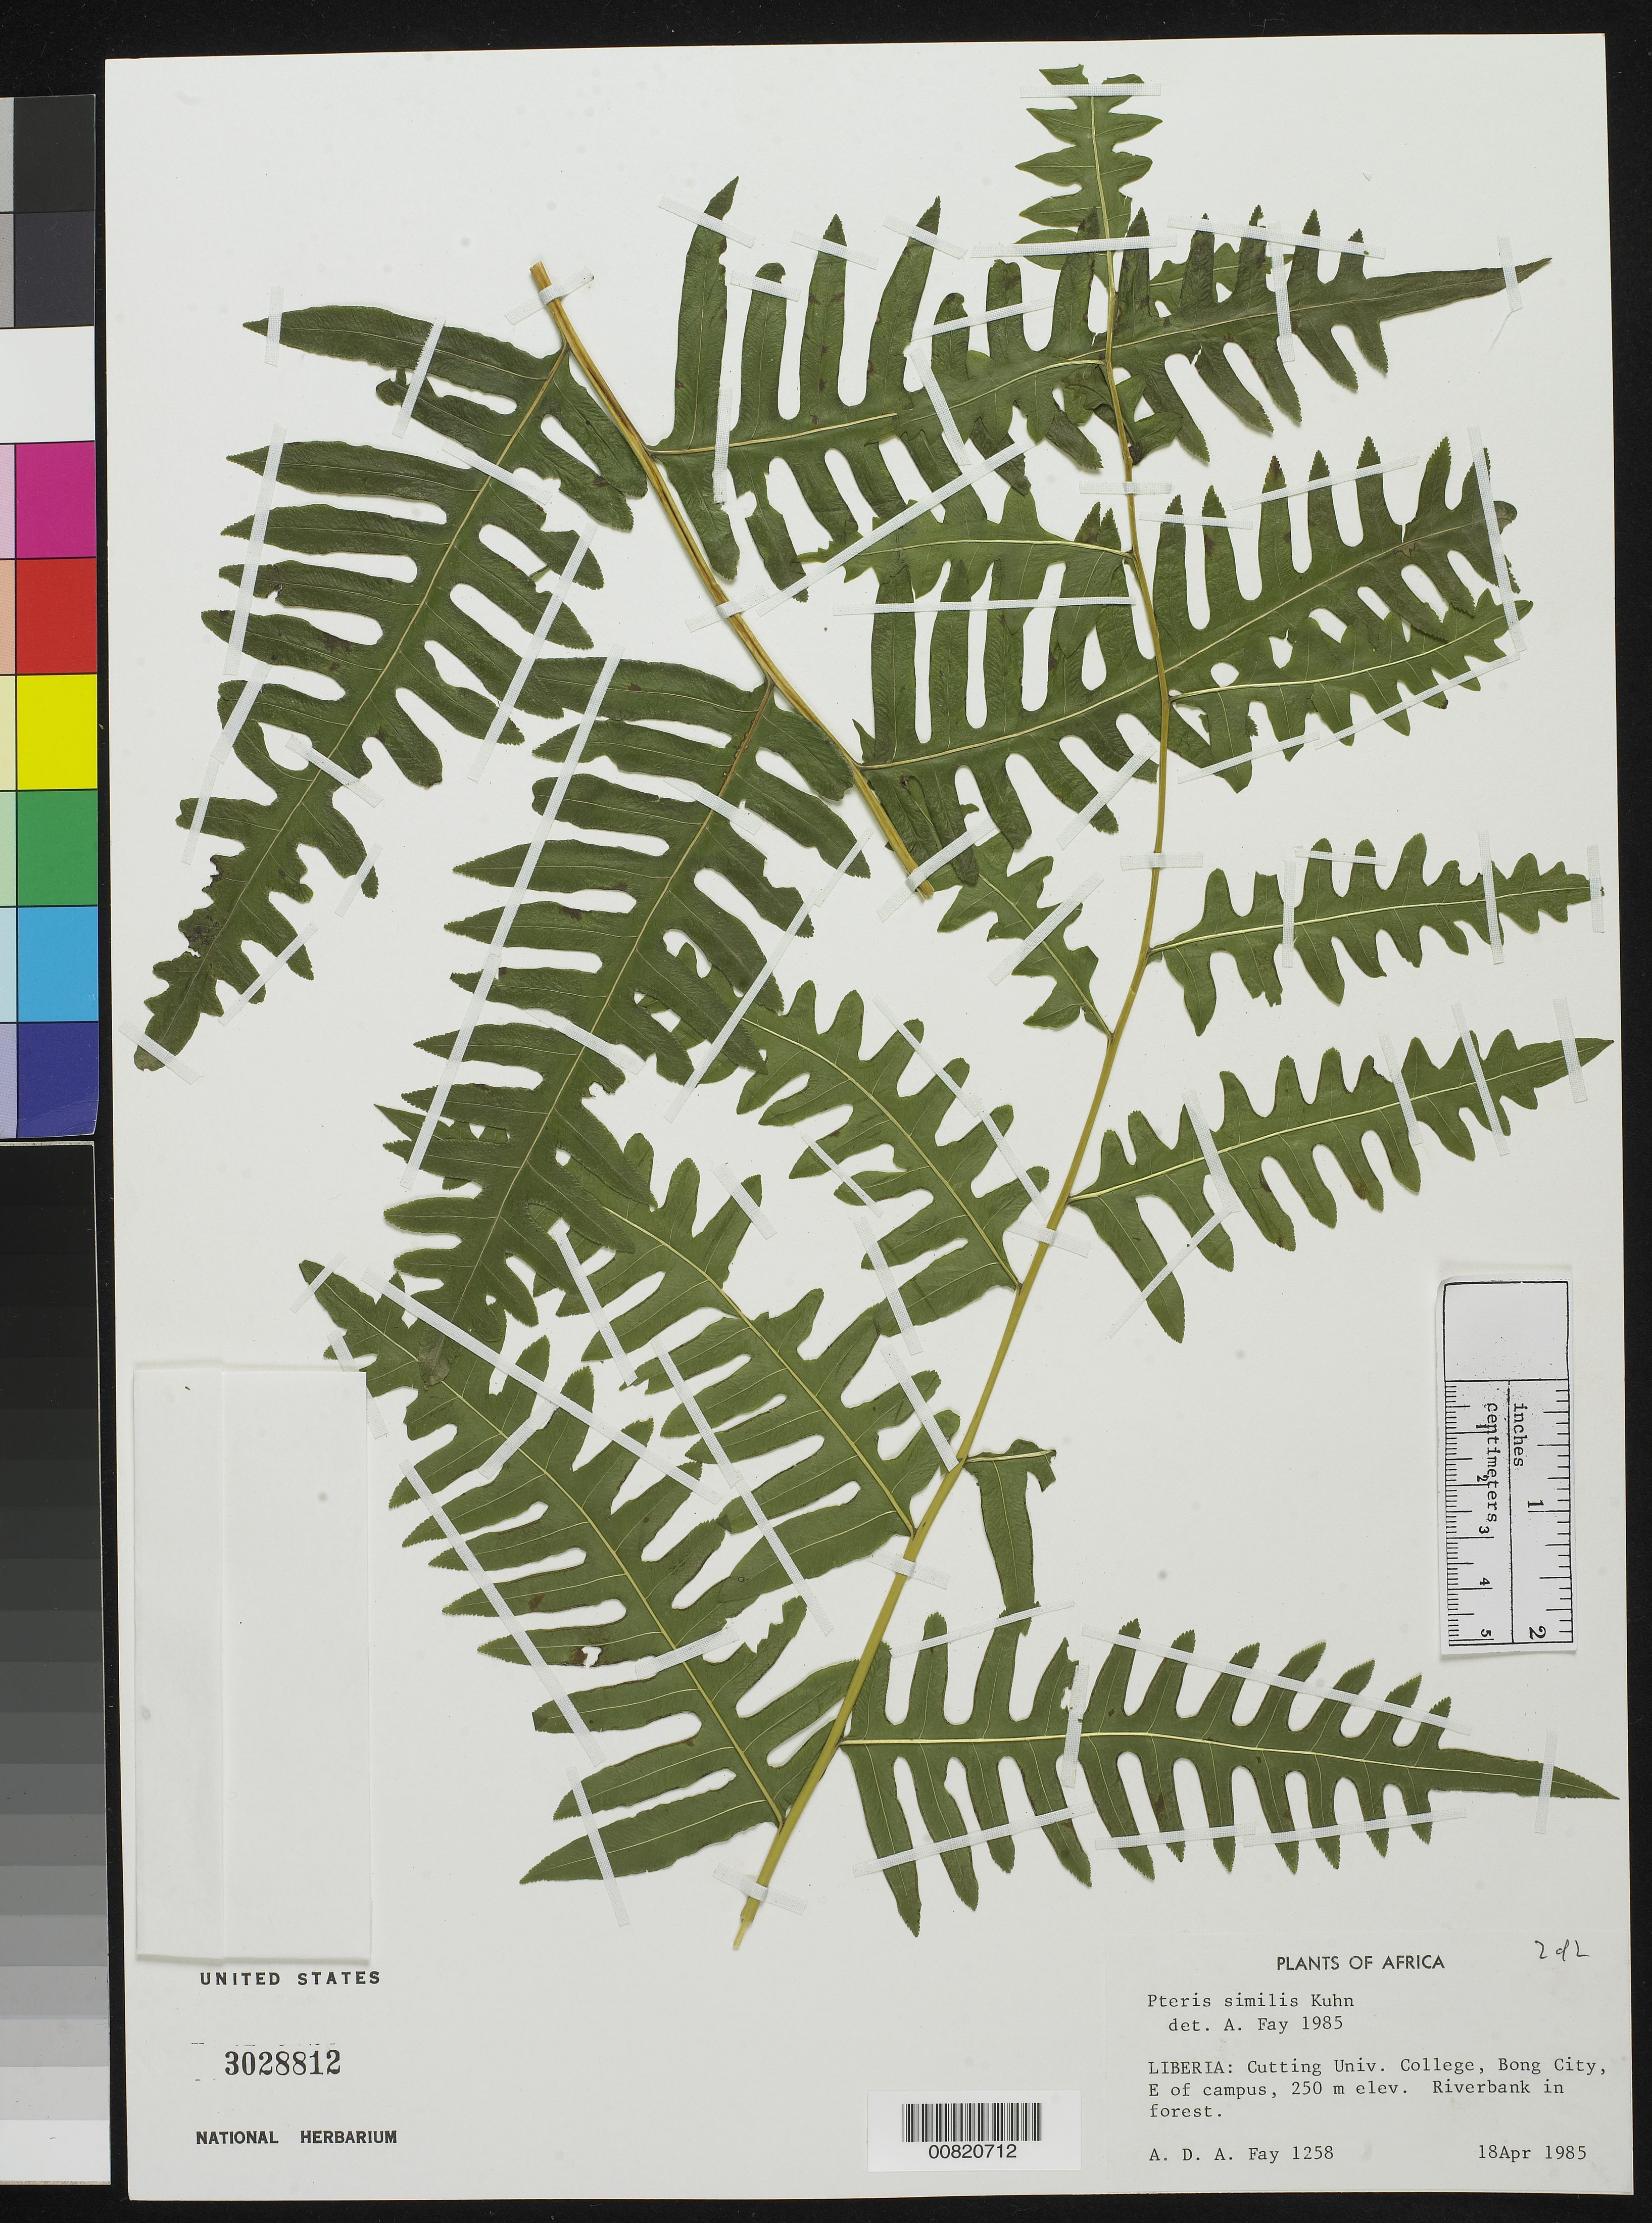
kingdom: Plantae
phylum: Tracheophyta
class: Polypodiopsida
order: Polypodiales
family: Pteridaceae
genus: Pteris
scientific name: Pteris similis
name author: Kuhn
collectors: A. Fay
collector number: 1258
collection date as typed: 18 Apr 1985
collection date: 1985-04-18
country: Liberia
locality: Cuttington Univ. College, Bong City, E of campus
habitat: Forest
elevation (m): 250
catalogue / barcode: US 3028812